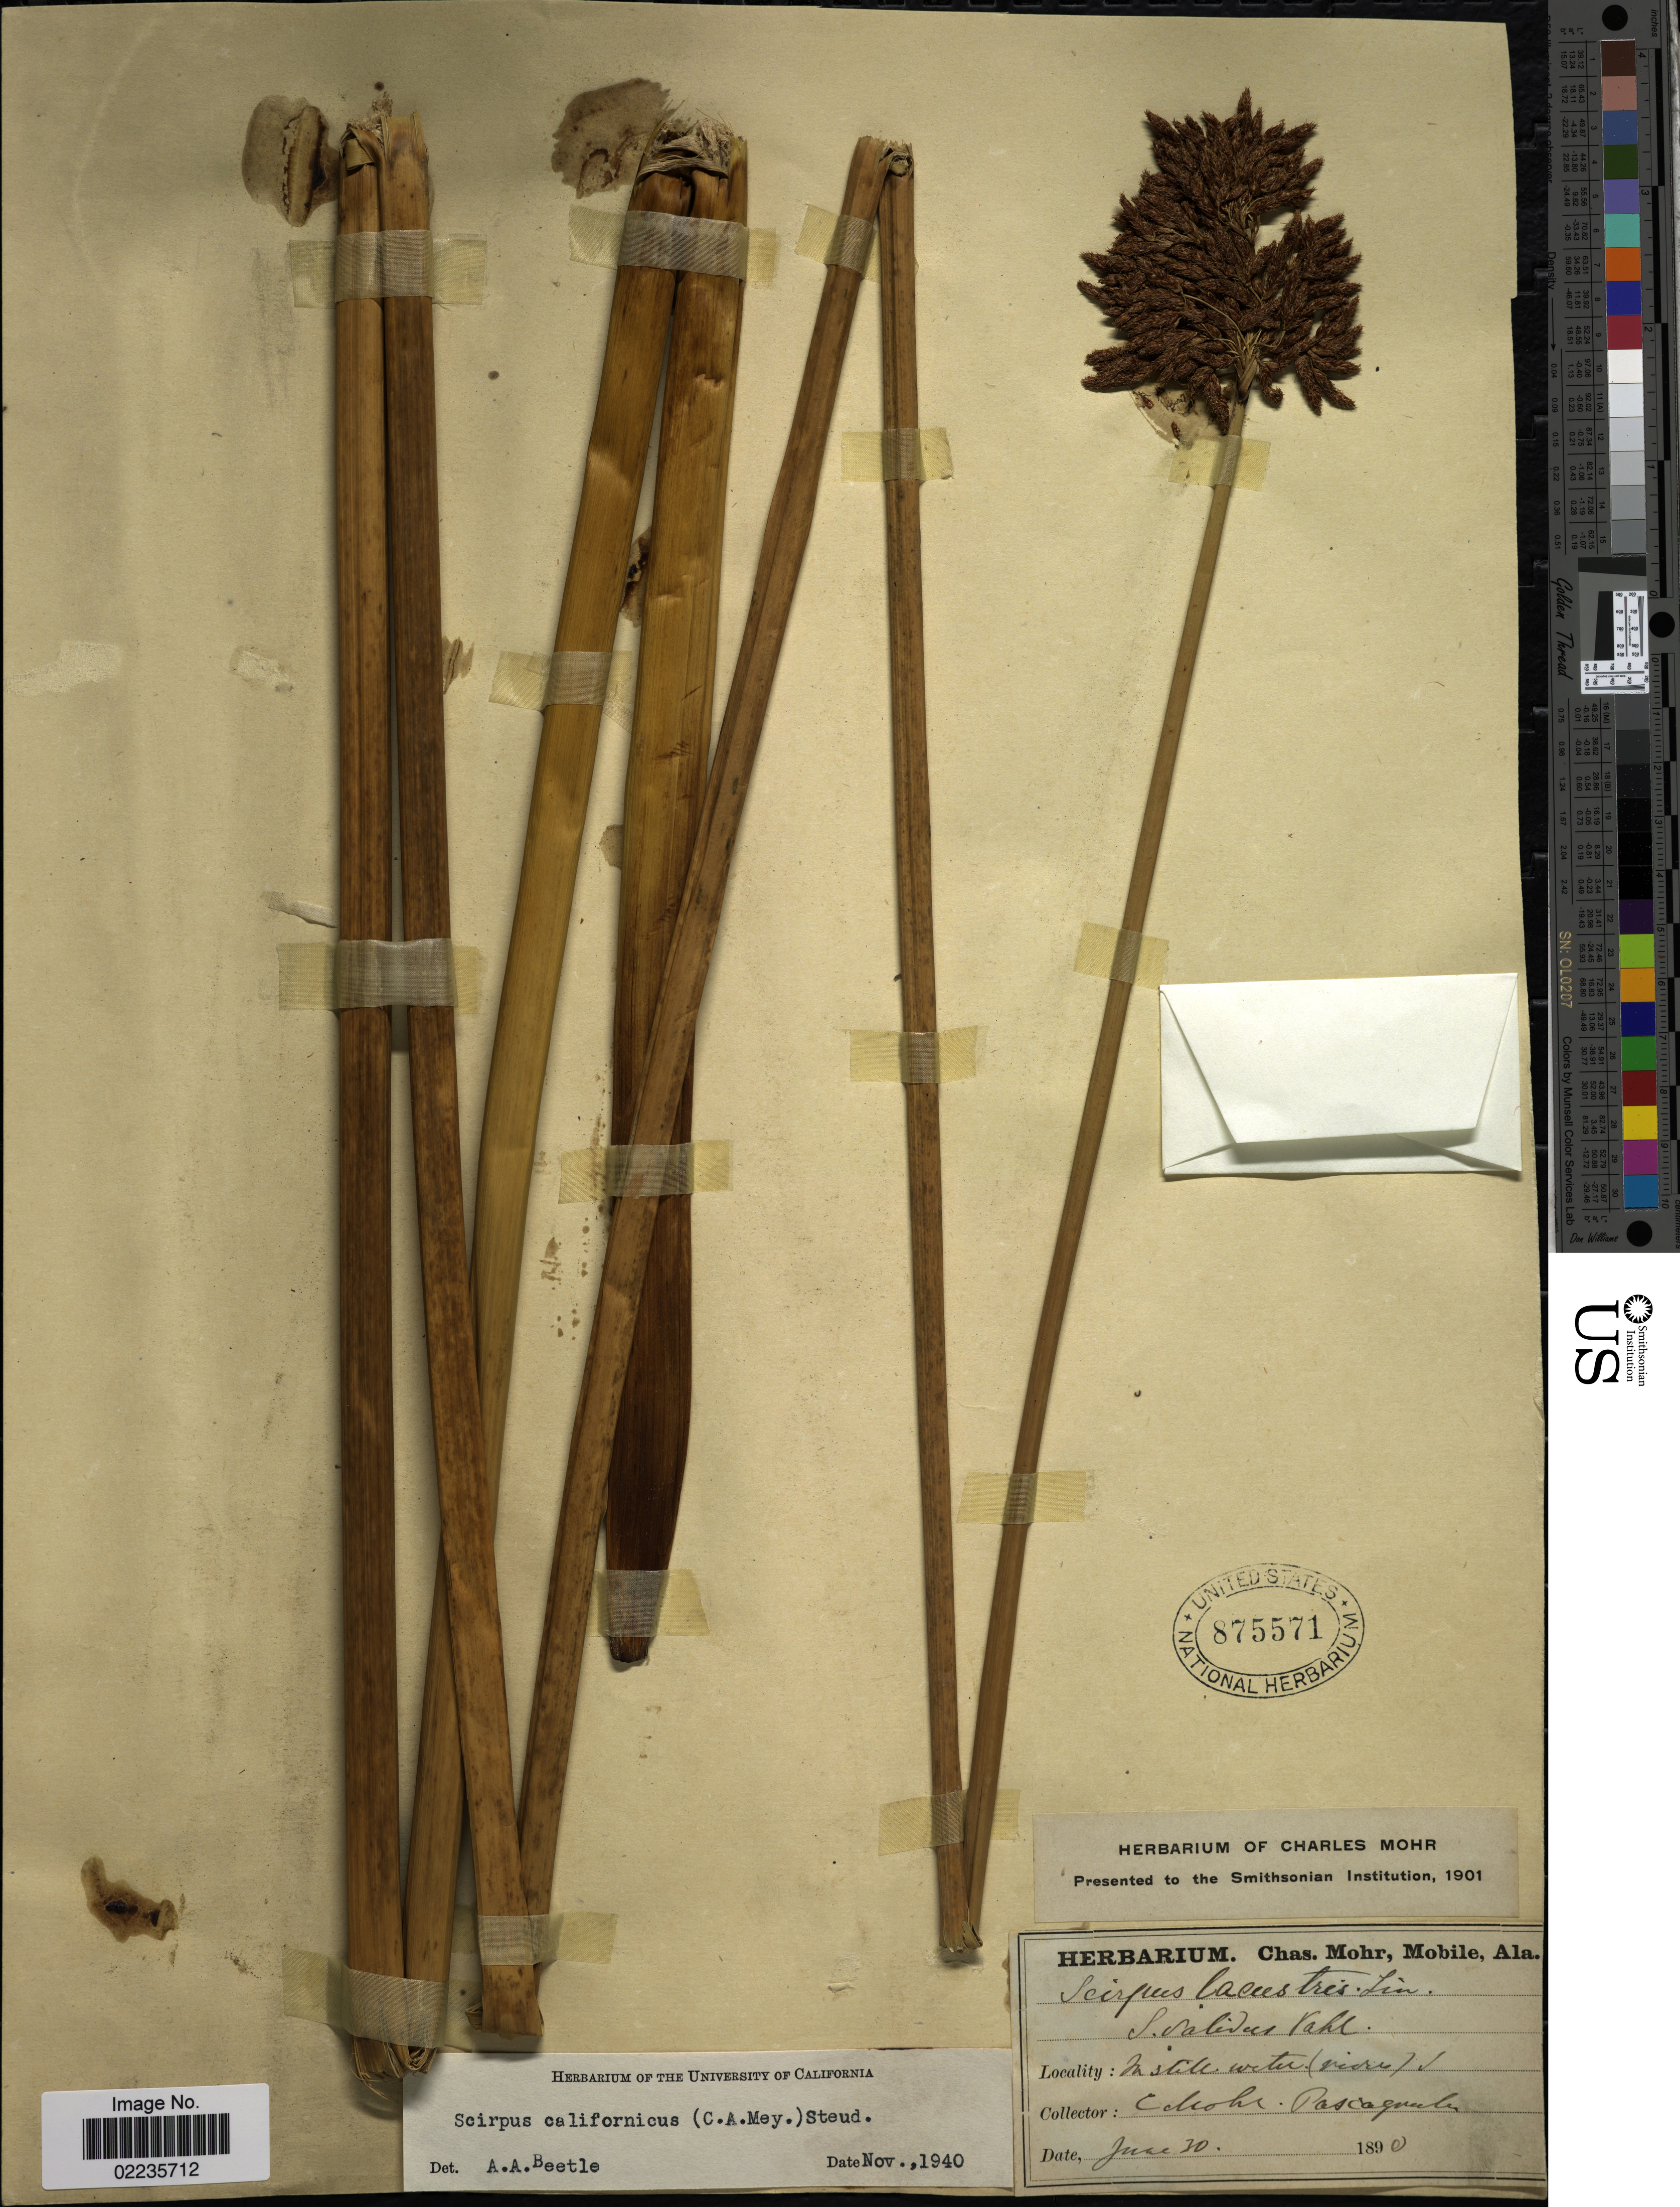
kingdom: Plantae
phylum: Tracheophyta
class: Liliopsida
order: Poales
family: Cyperaceae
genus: Schoenoplectus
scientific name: Schoenoplectus californicus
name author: (C.A. Mey.) Soják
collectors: C. T. Mohr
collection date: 1890-06-30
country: United States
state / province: Mississippi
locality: Pascagoula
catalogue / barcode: US 875571